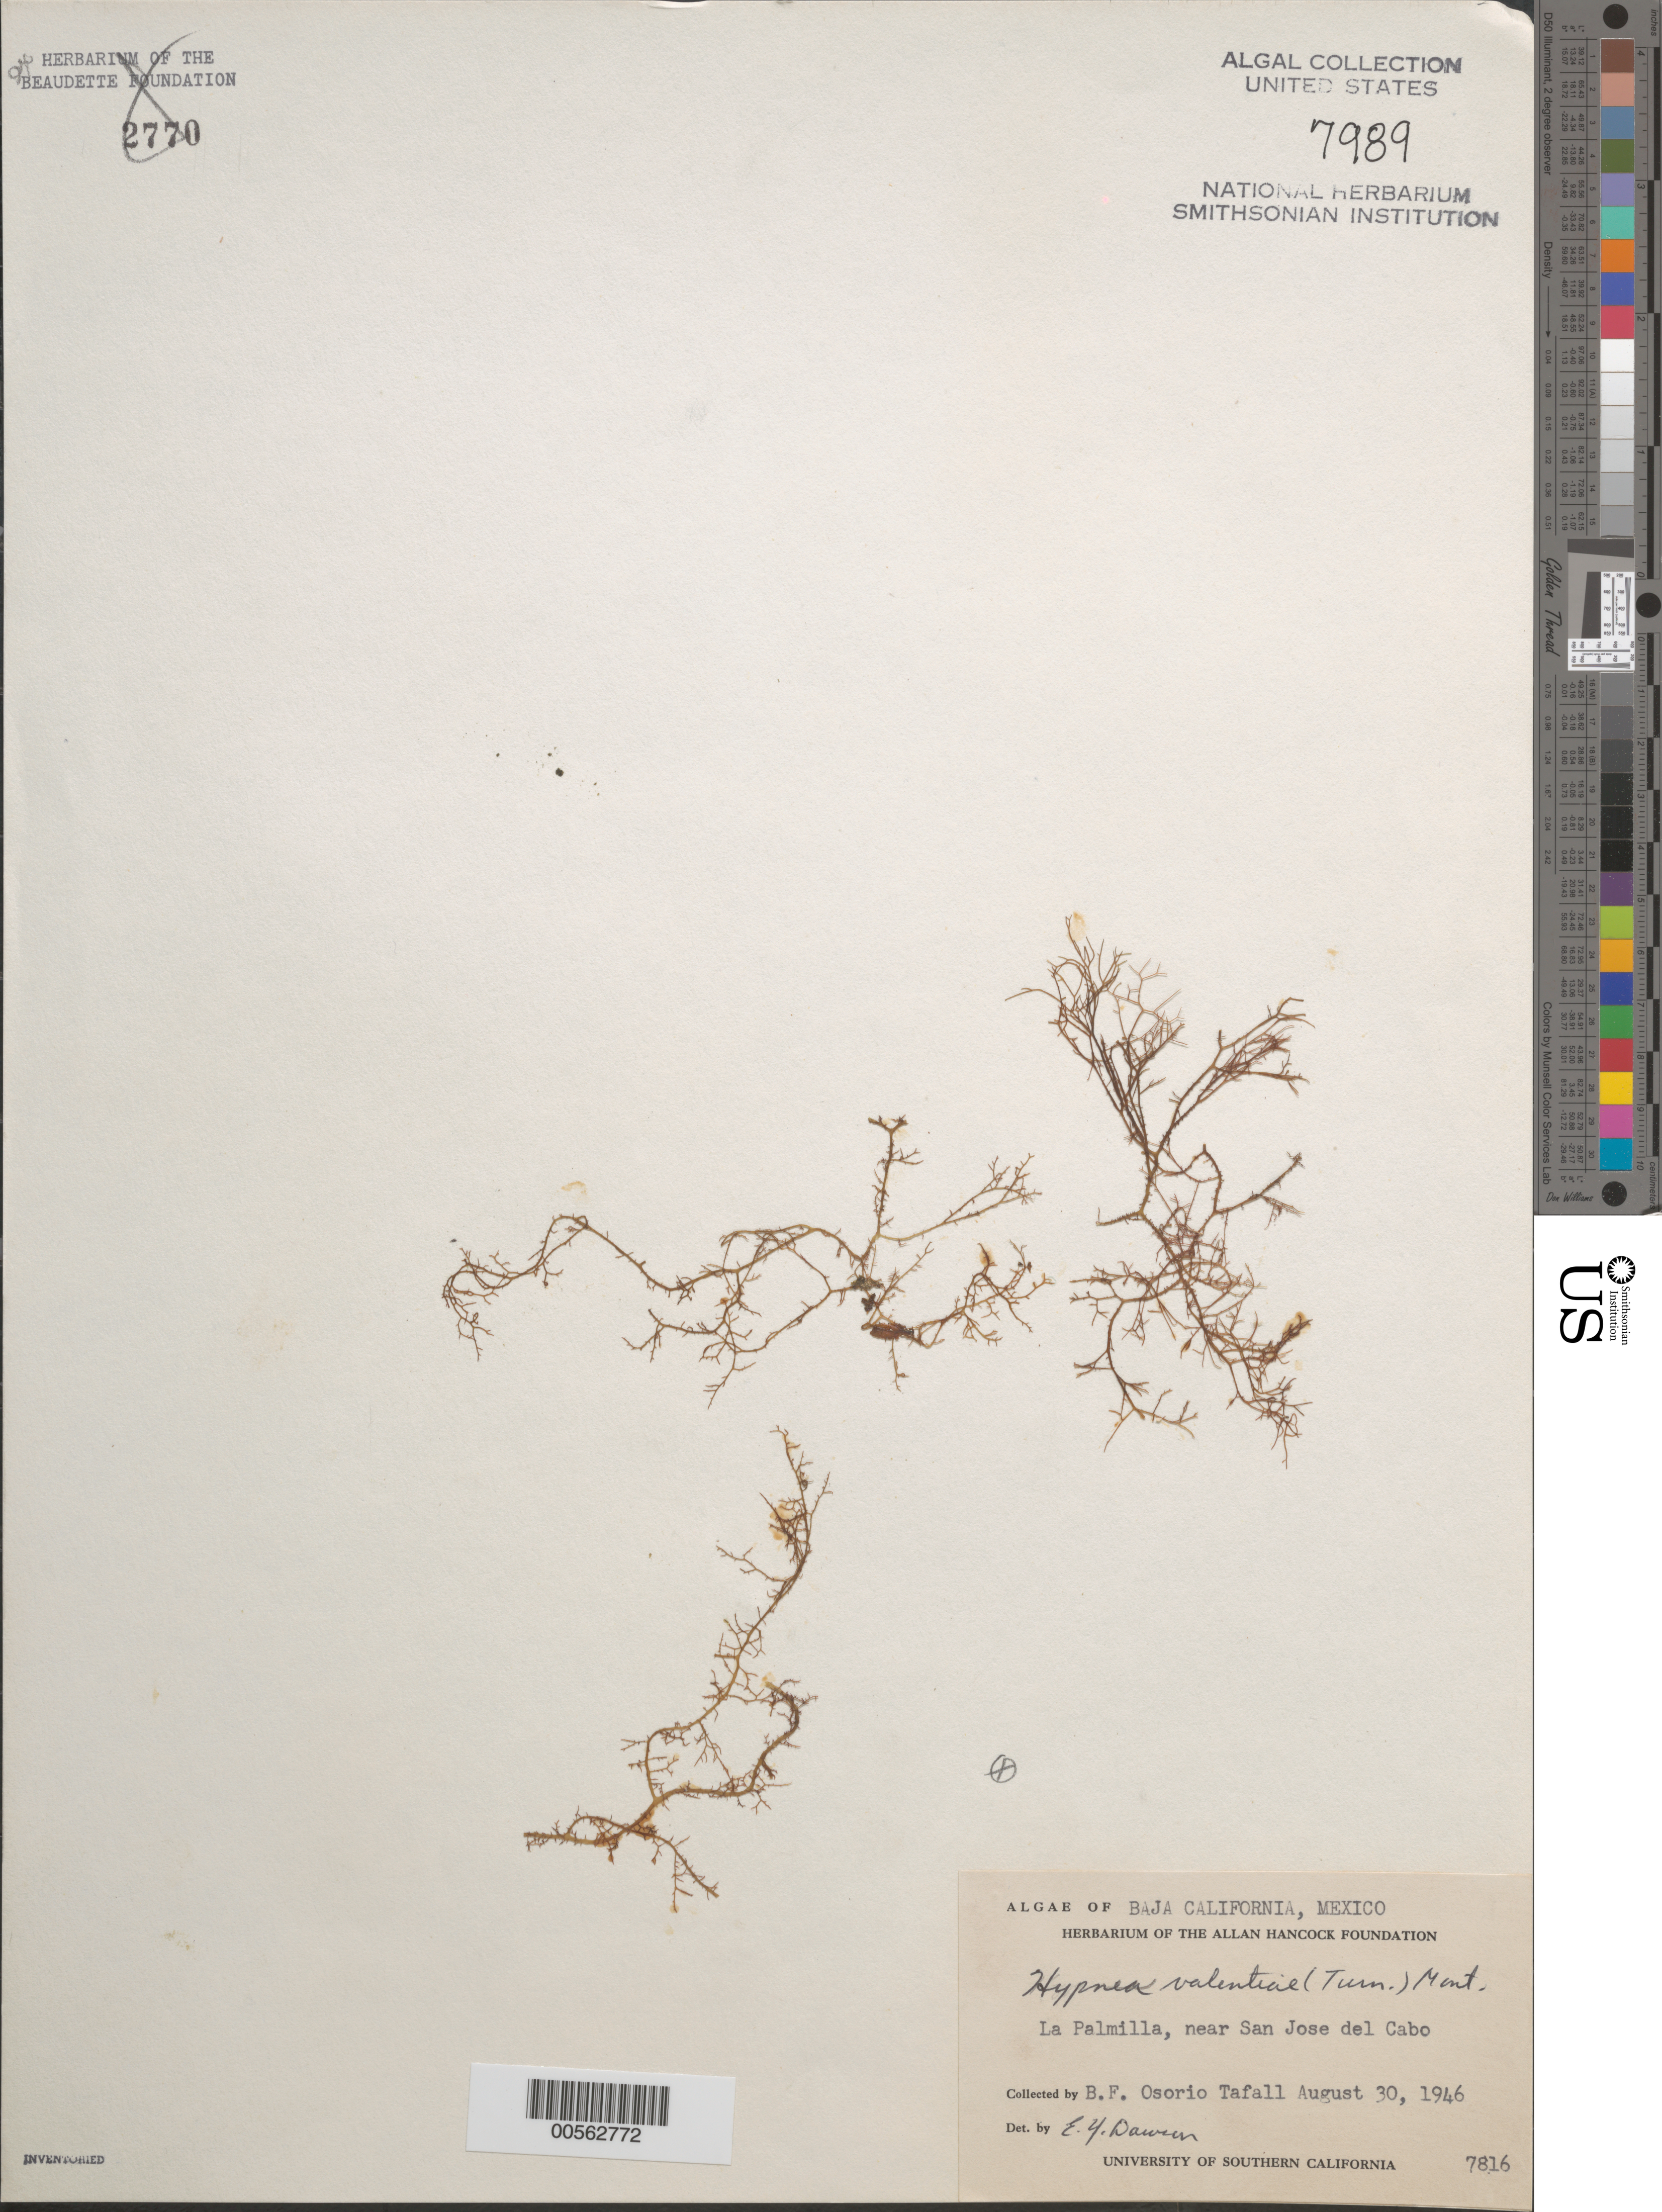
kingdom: Plantae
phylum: Rhodophyta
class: Florideophyceae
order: Gigartinales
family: Cystocloniaceae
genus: Hypnea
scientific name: Hypnea valentiae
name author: (Turner) Mont.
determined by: Dawson, E. Y.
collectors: B. Osario Tafall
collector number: EYD 7816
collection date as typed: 30 Aug 1946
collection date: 1946-08-30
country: Mexico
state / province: Baja California Sur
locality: Punta Palmilla, near San Jose del Cabo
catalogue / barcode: US 7989